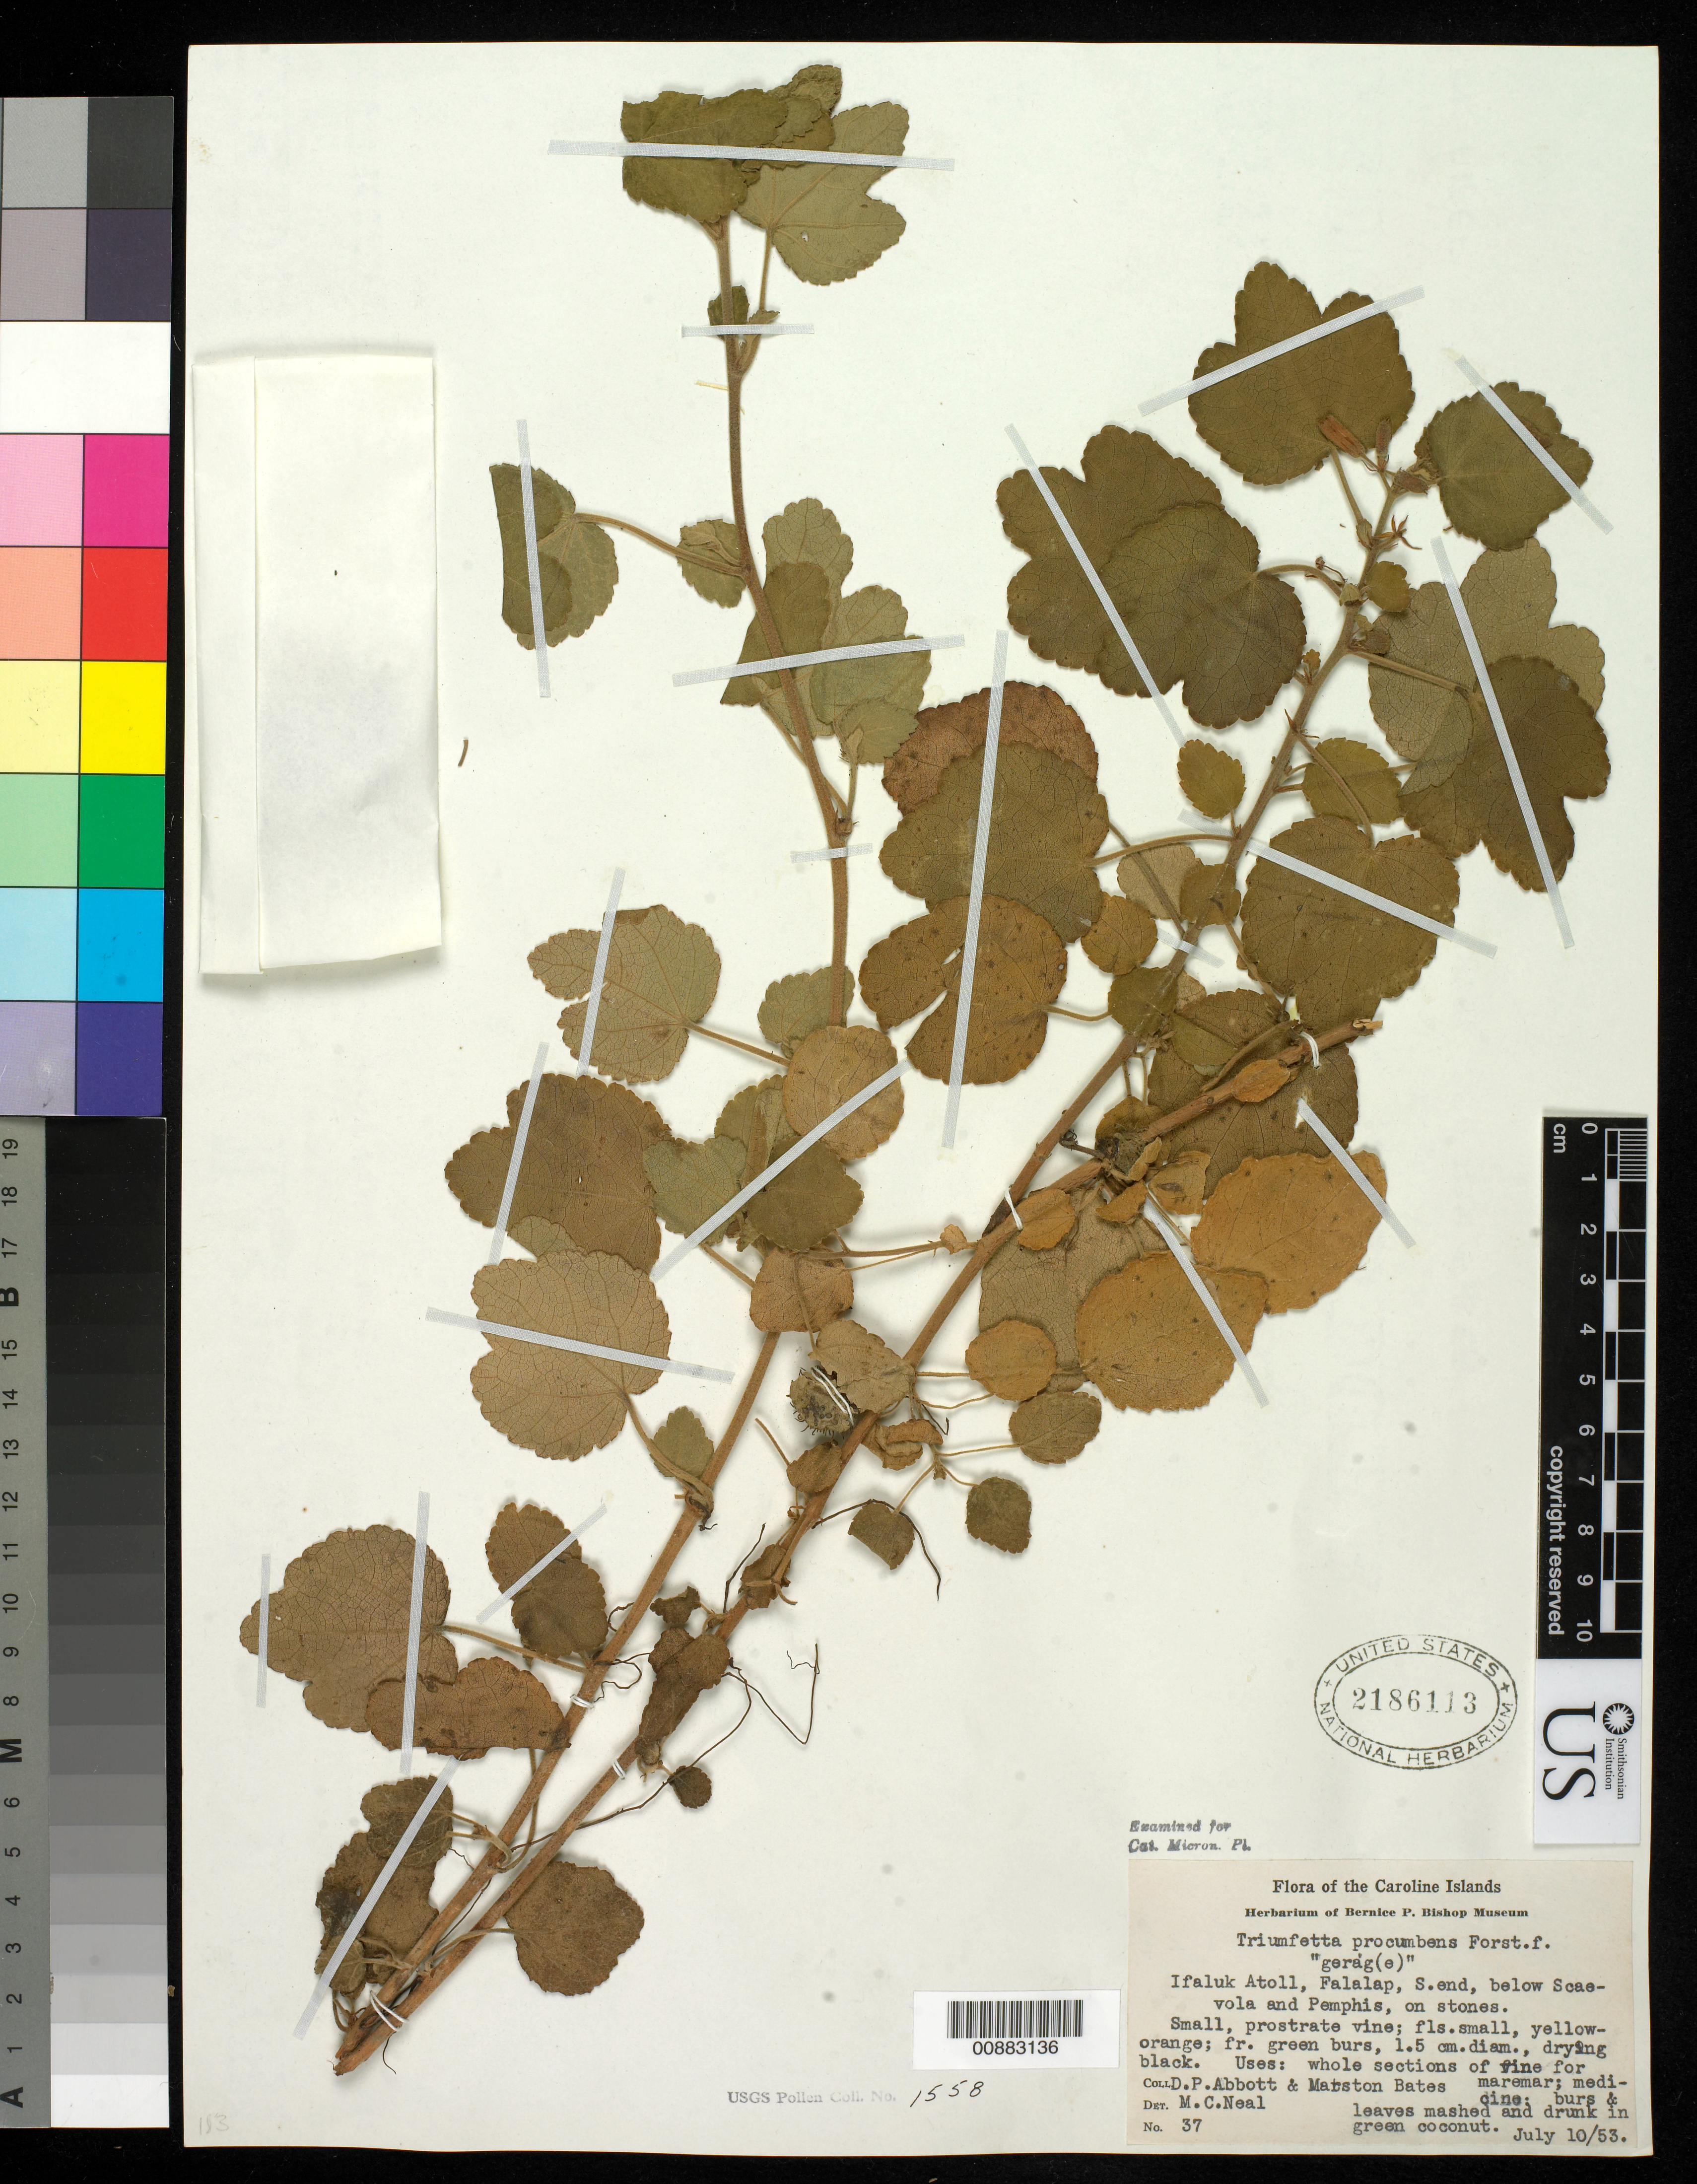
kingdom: Plantae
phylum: Tracheophyta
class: Magnoliopsida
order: Malvales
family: Malvaceae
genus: Triumfetta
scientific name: Triumfetta procumbens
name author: G. Forst.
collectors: W. Ning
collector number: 37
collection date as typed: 10 Jul 1953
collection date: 1953-07-10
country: Micronesia, Federated States of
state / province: Yap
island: Ifalik [Ifaluk] Atoll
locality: Falalap Islet, S. end, below Scaevola and Pemphis, on stones.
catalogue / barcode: US 2186113